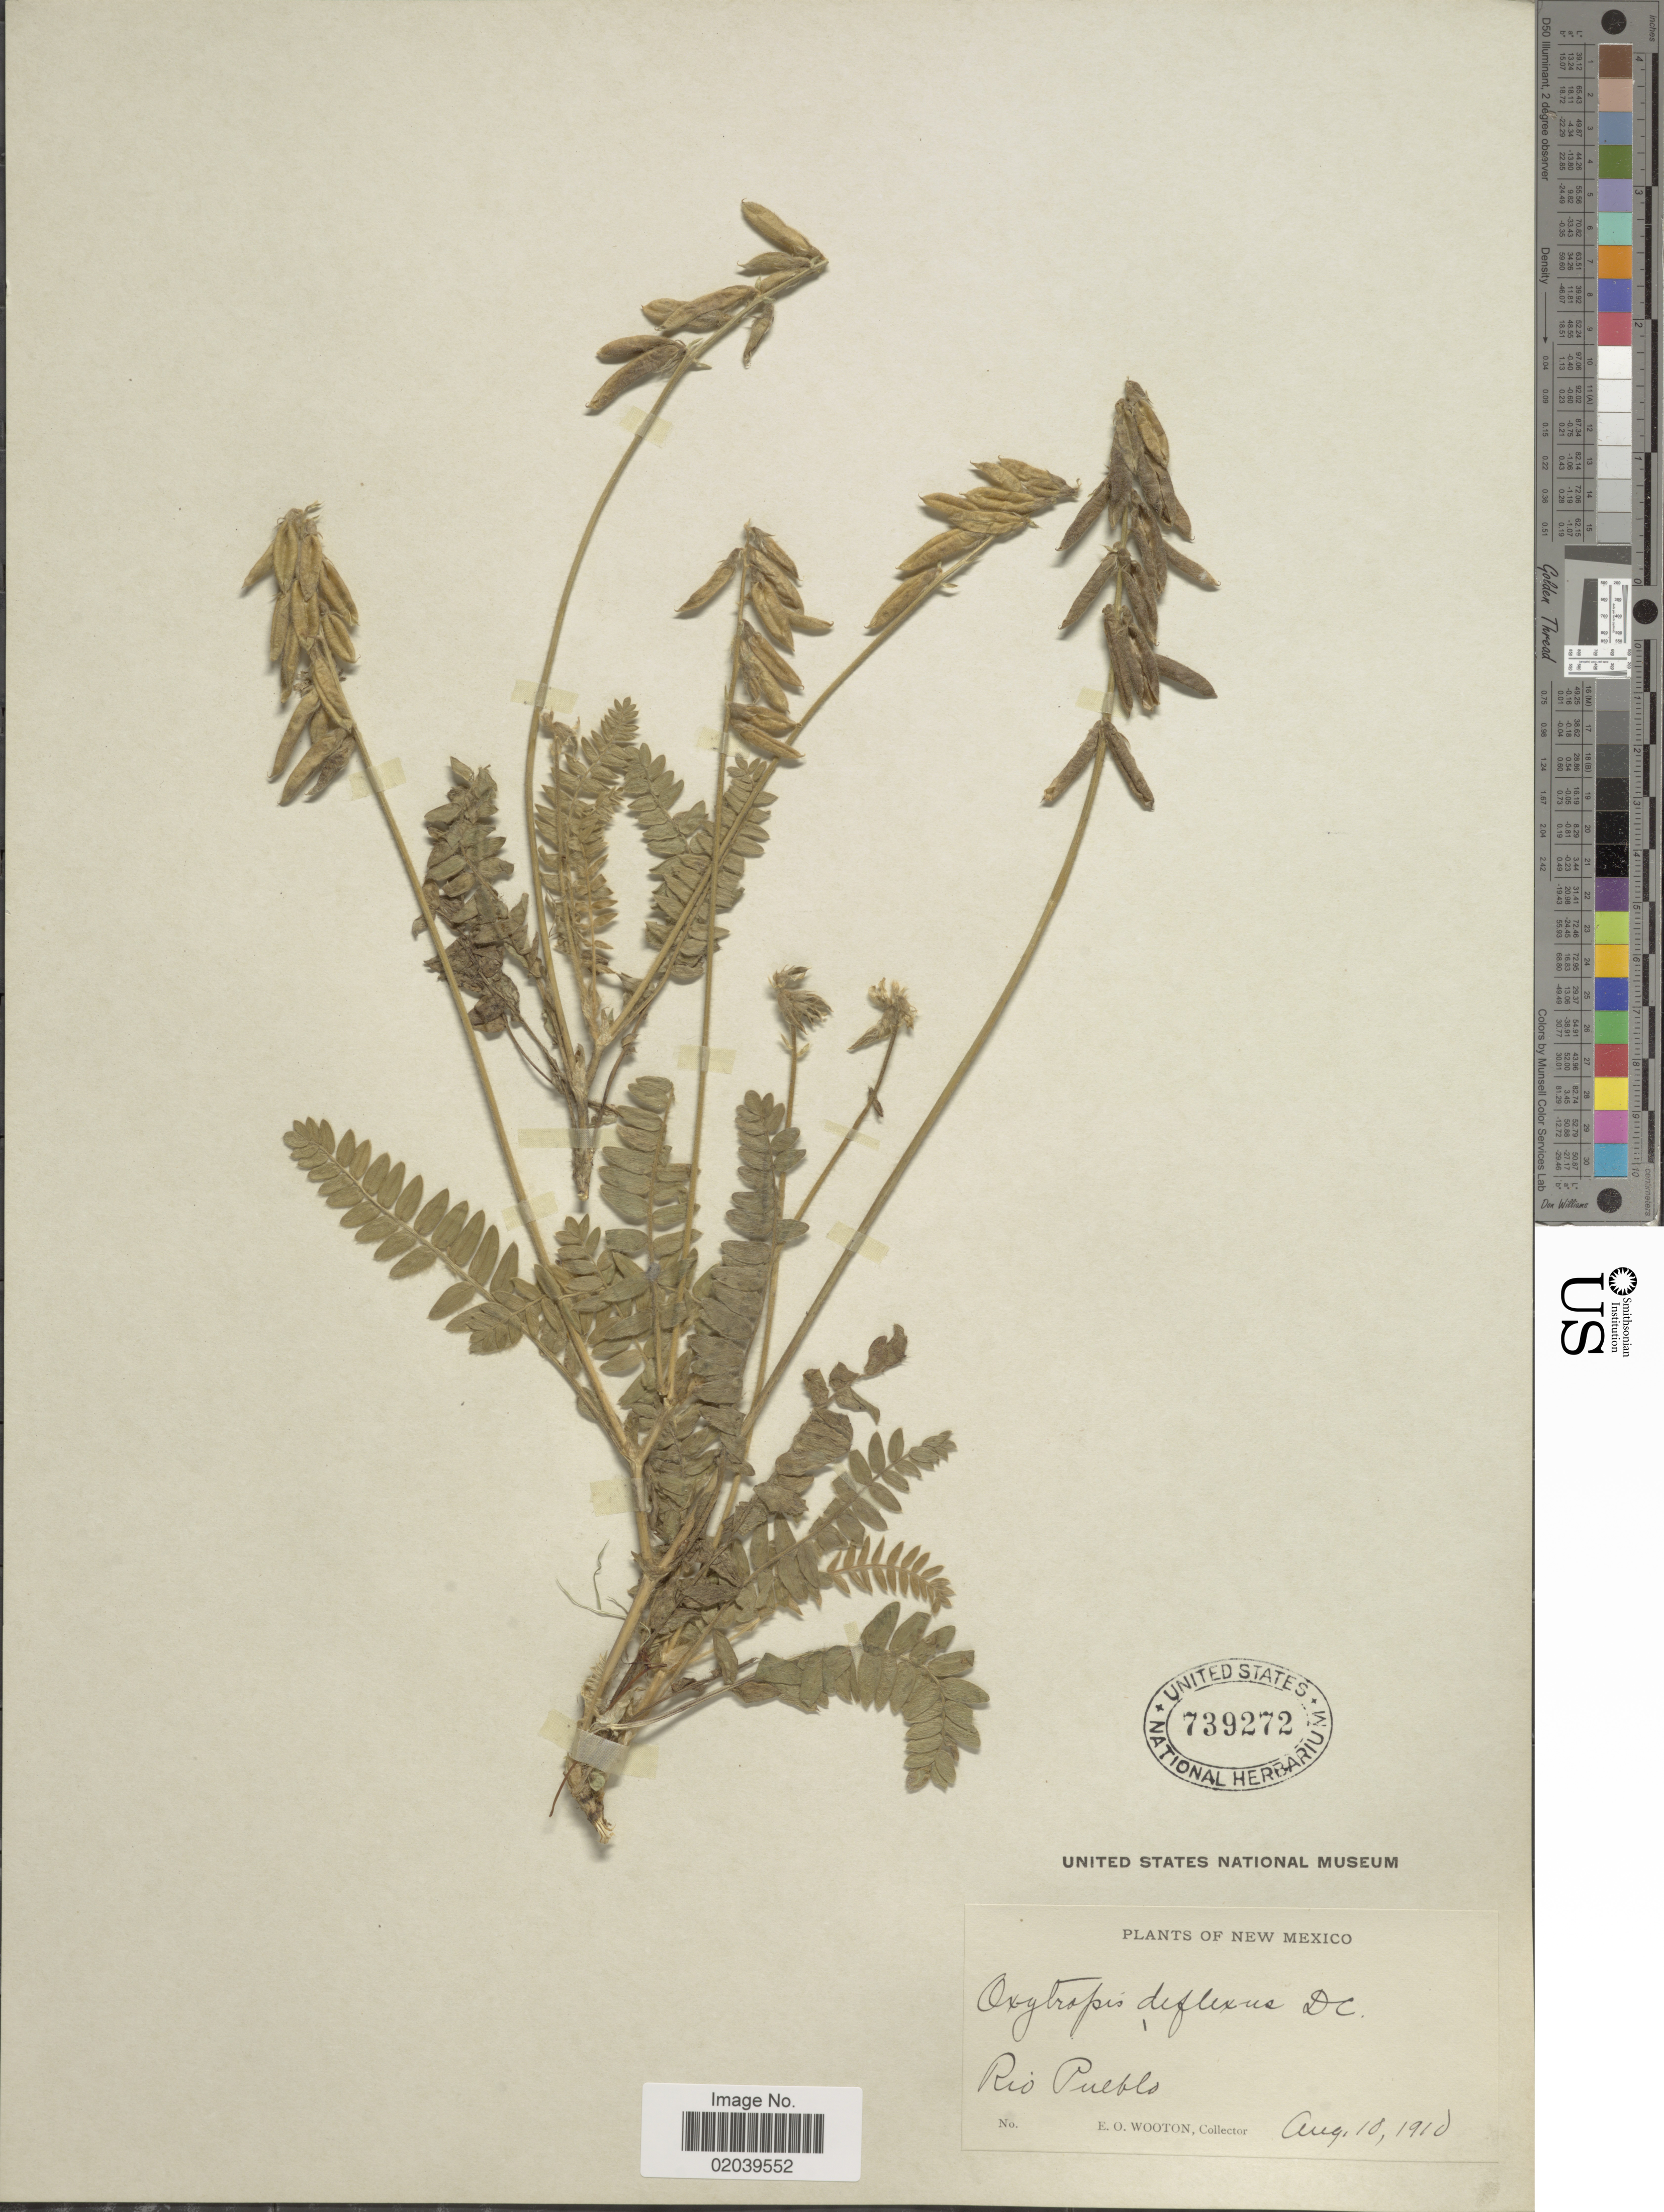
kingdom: Plantae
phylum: Tracheophyta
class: Magnoliopsida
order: Fabales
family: Fabaceae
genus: Oxytropis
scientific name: Oxytropis deflexa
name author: (Pall.) DC.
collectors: E. O. Wooton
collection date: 1918-08-18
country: United States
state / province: New Mexico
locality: Rio Pueblo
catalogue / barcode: US 739272